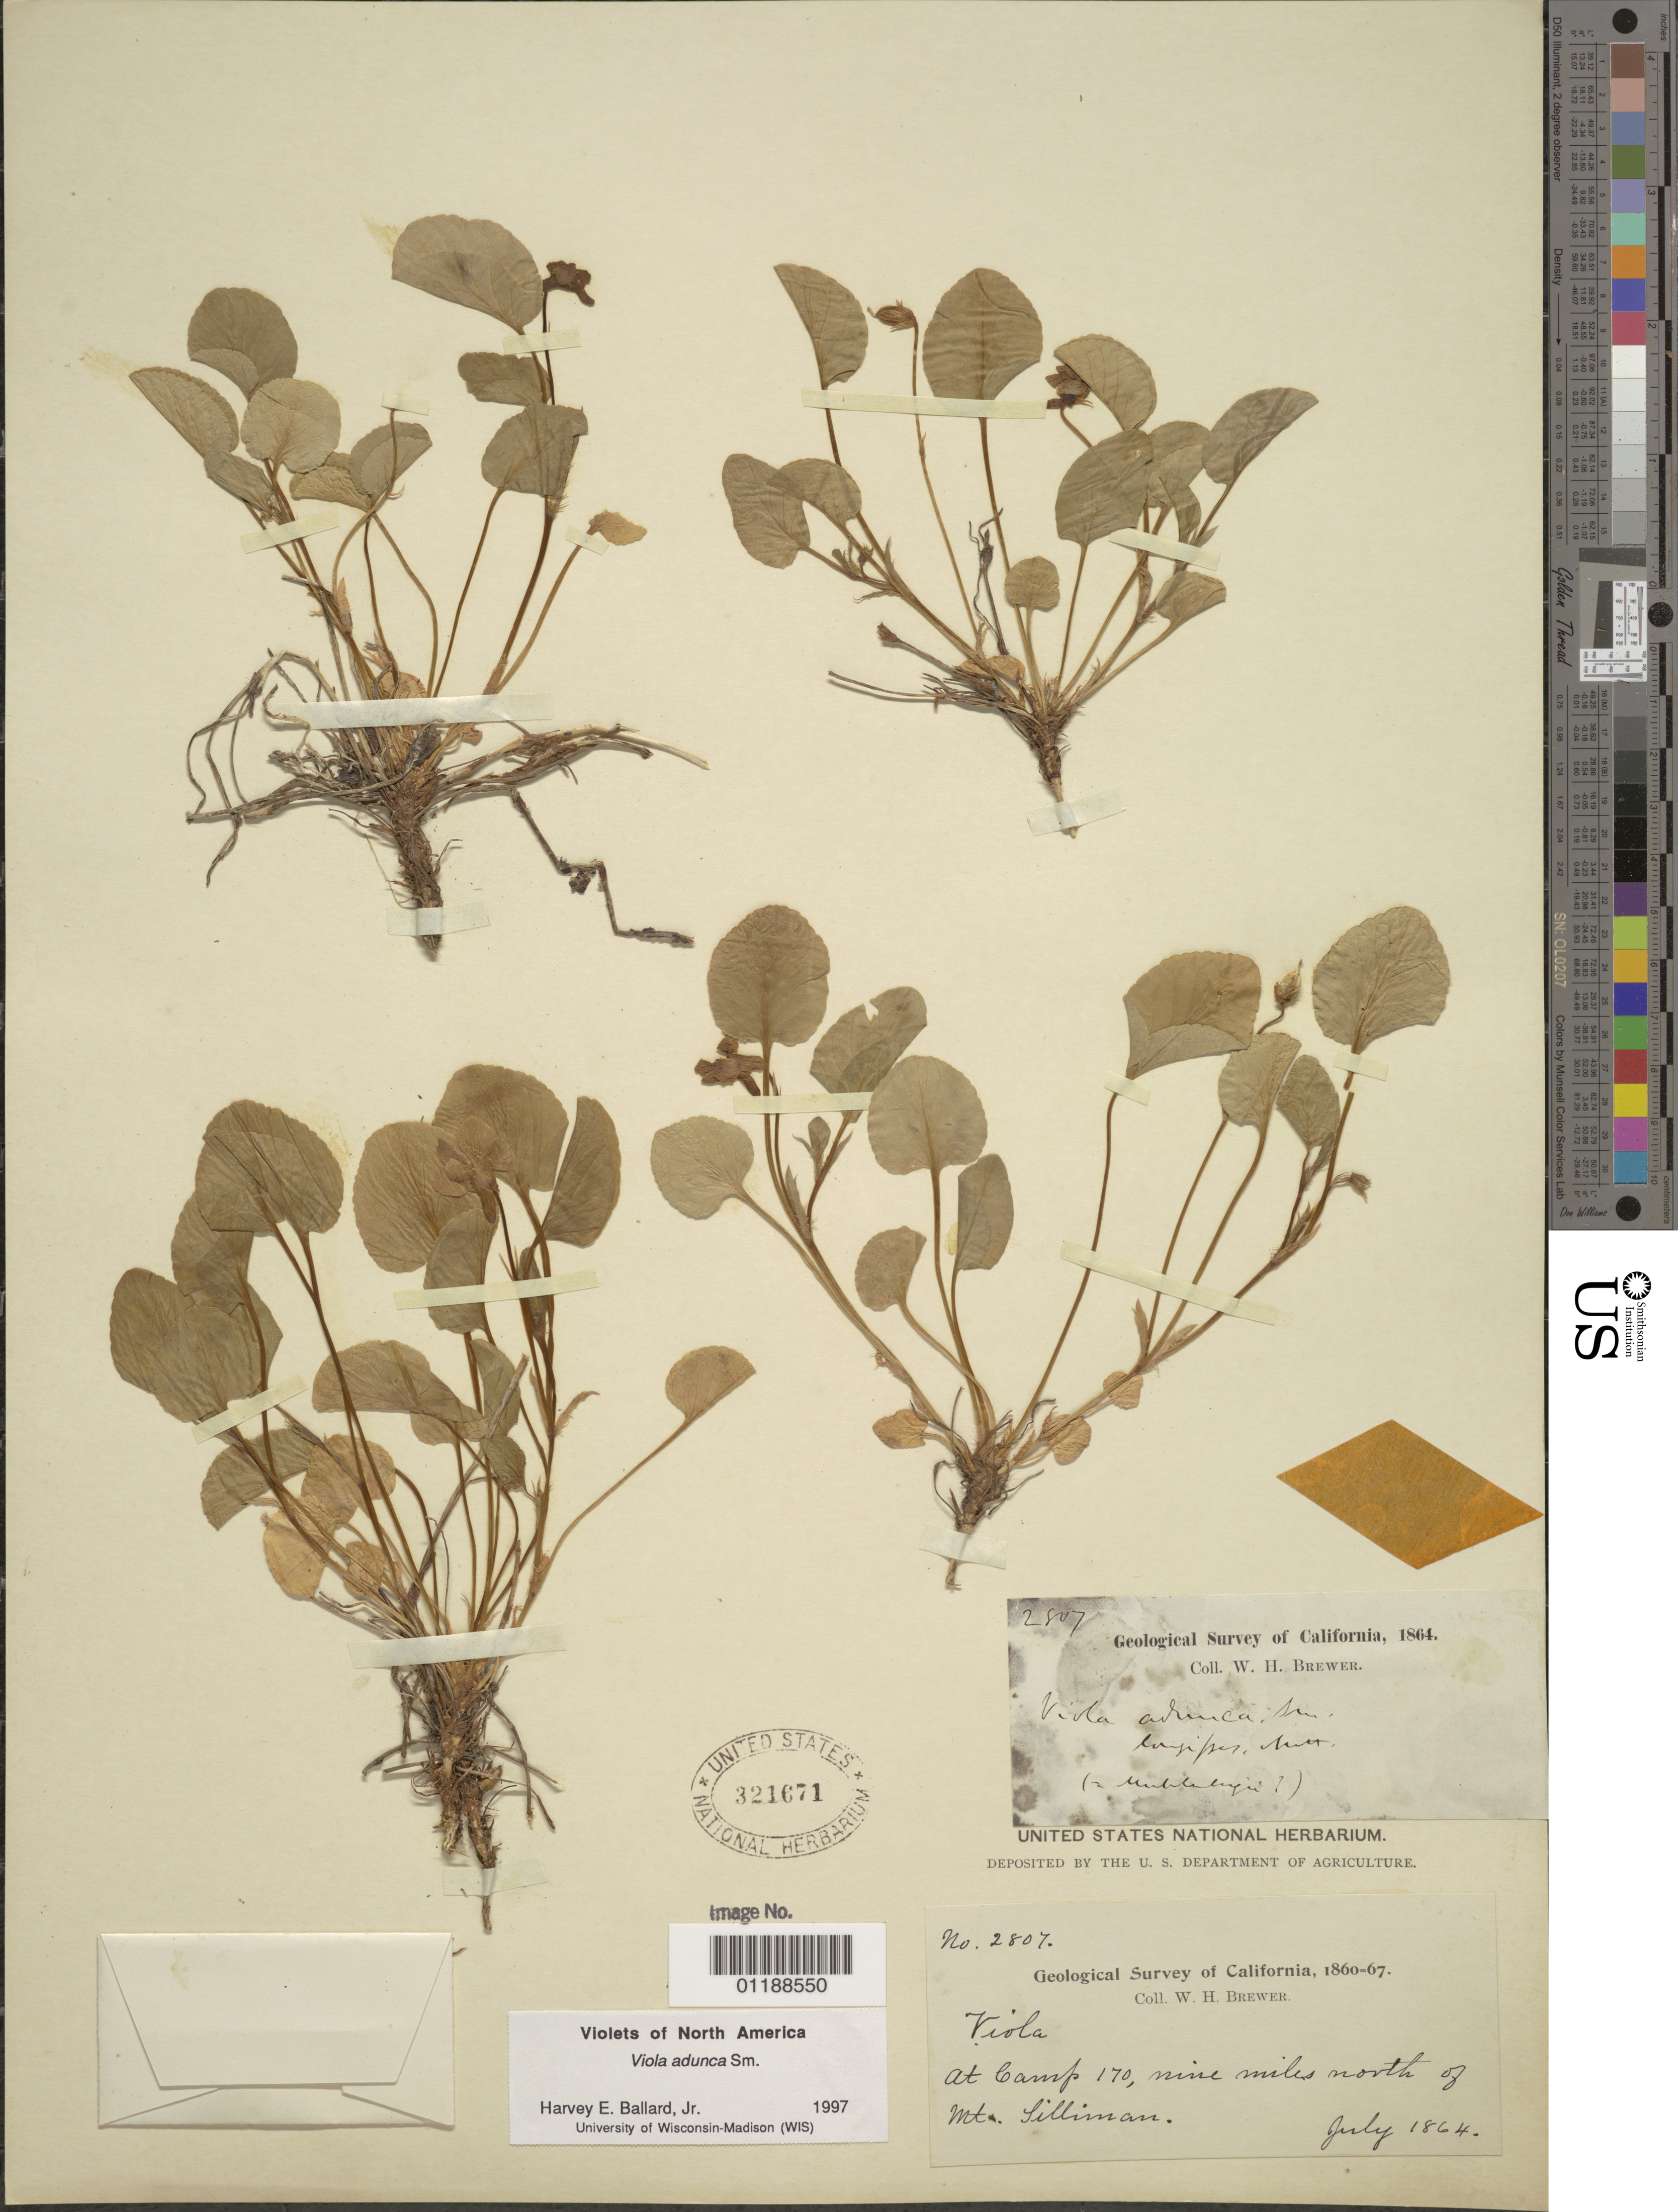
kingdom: Plantae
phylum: Tracheophyta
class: Magnoliopsida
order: Malpighiales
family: Violaceae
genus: Viola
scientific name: Viola adunca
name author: Sm.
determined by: Ballard, Harvey E.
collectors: W. H. Brewer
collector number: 2807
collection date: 1864-07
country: United States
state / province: California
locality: at Camp 170, nine miles north of Mt. Silliman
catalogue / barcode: US 321671